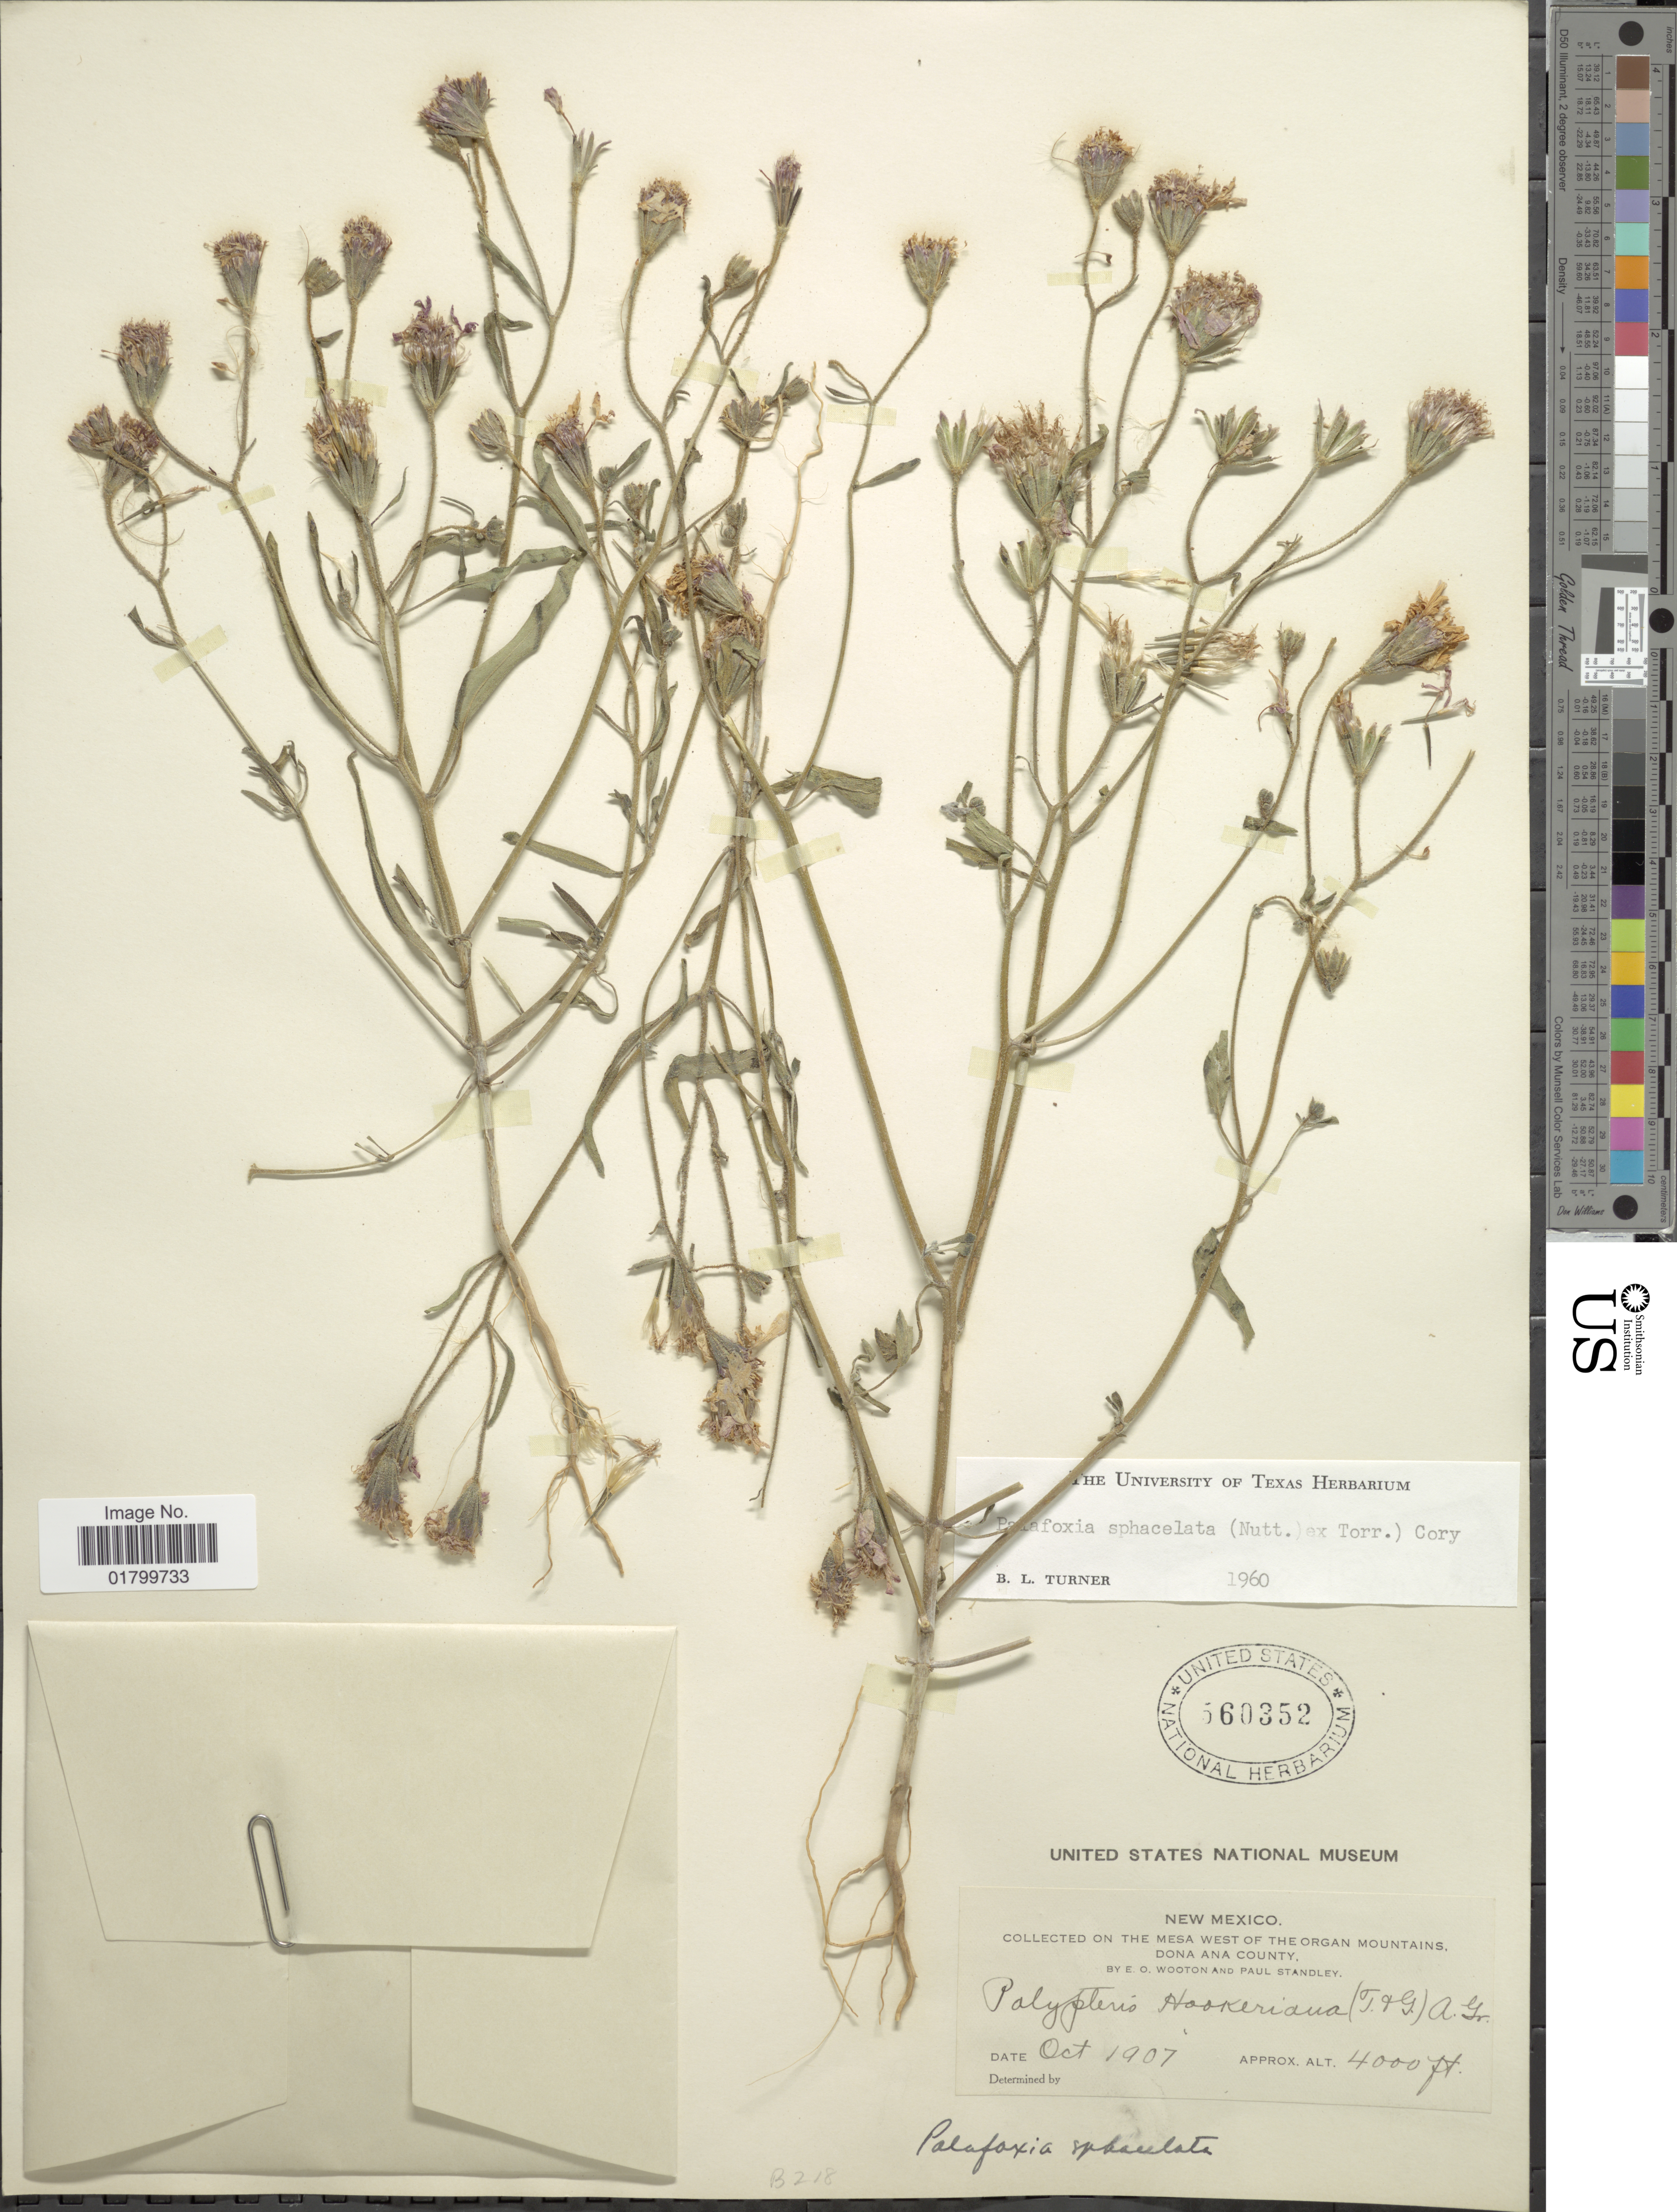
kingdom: Plantae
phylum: Tracheophyta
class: Magnoliopsida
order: Asterales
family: Asteraceae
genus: Palafoxia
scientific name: Palafoxia sphacelata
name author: (Nutt. ex Torr.) Cory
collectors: E. O. Wooton & P. C. Standley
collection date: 1907-10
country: United States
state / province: New Mexico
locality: On The Mesa West of The Organ Mountains, Dona Ana County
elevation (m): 1219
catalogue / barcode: US 560352